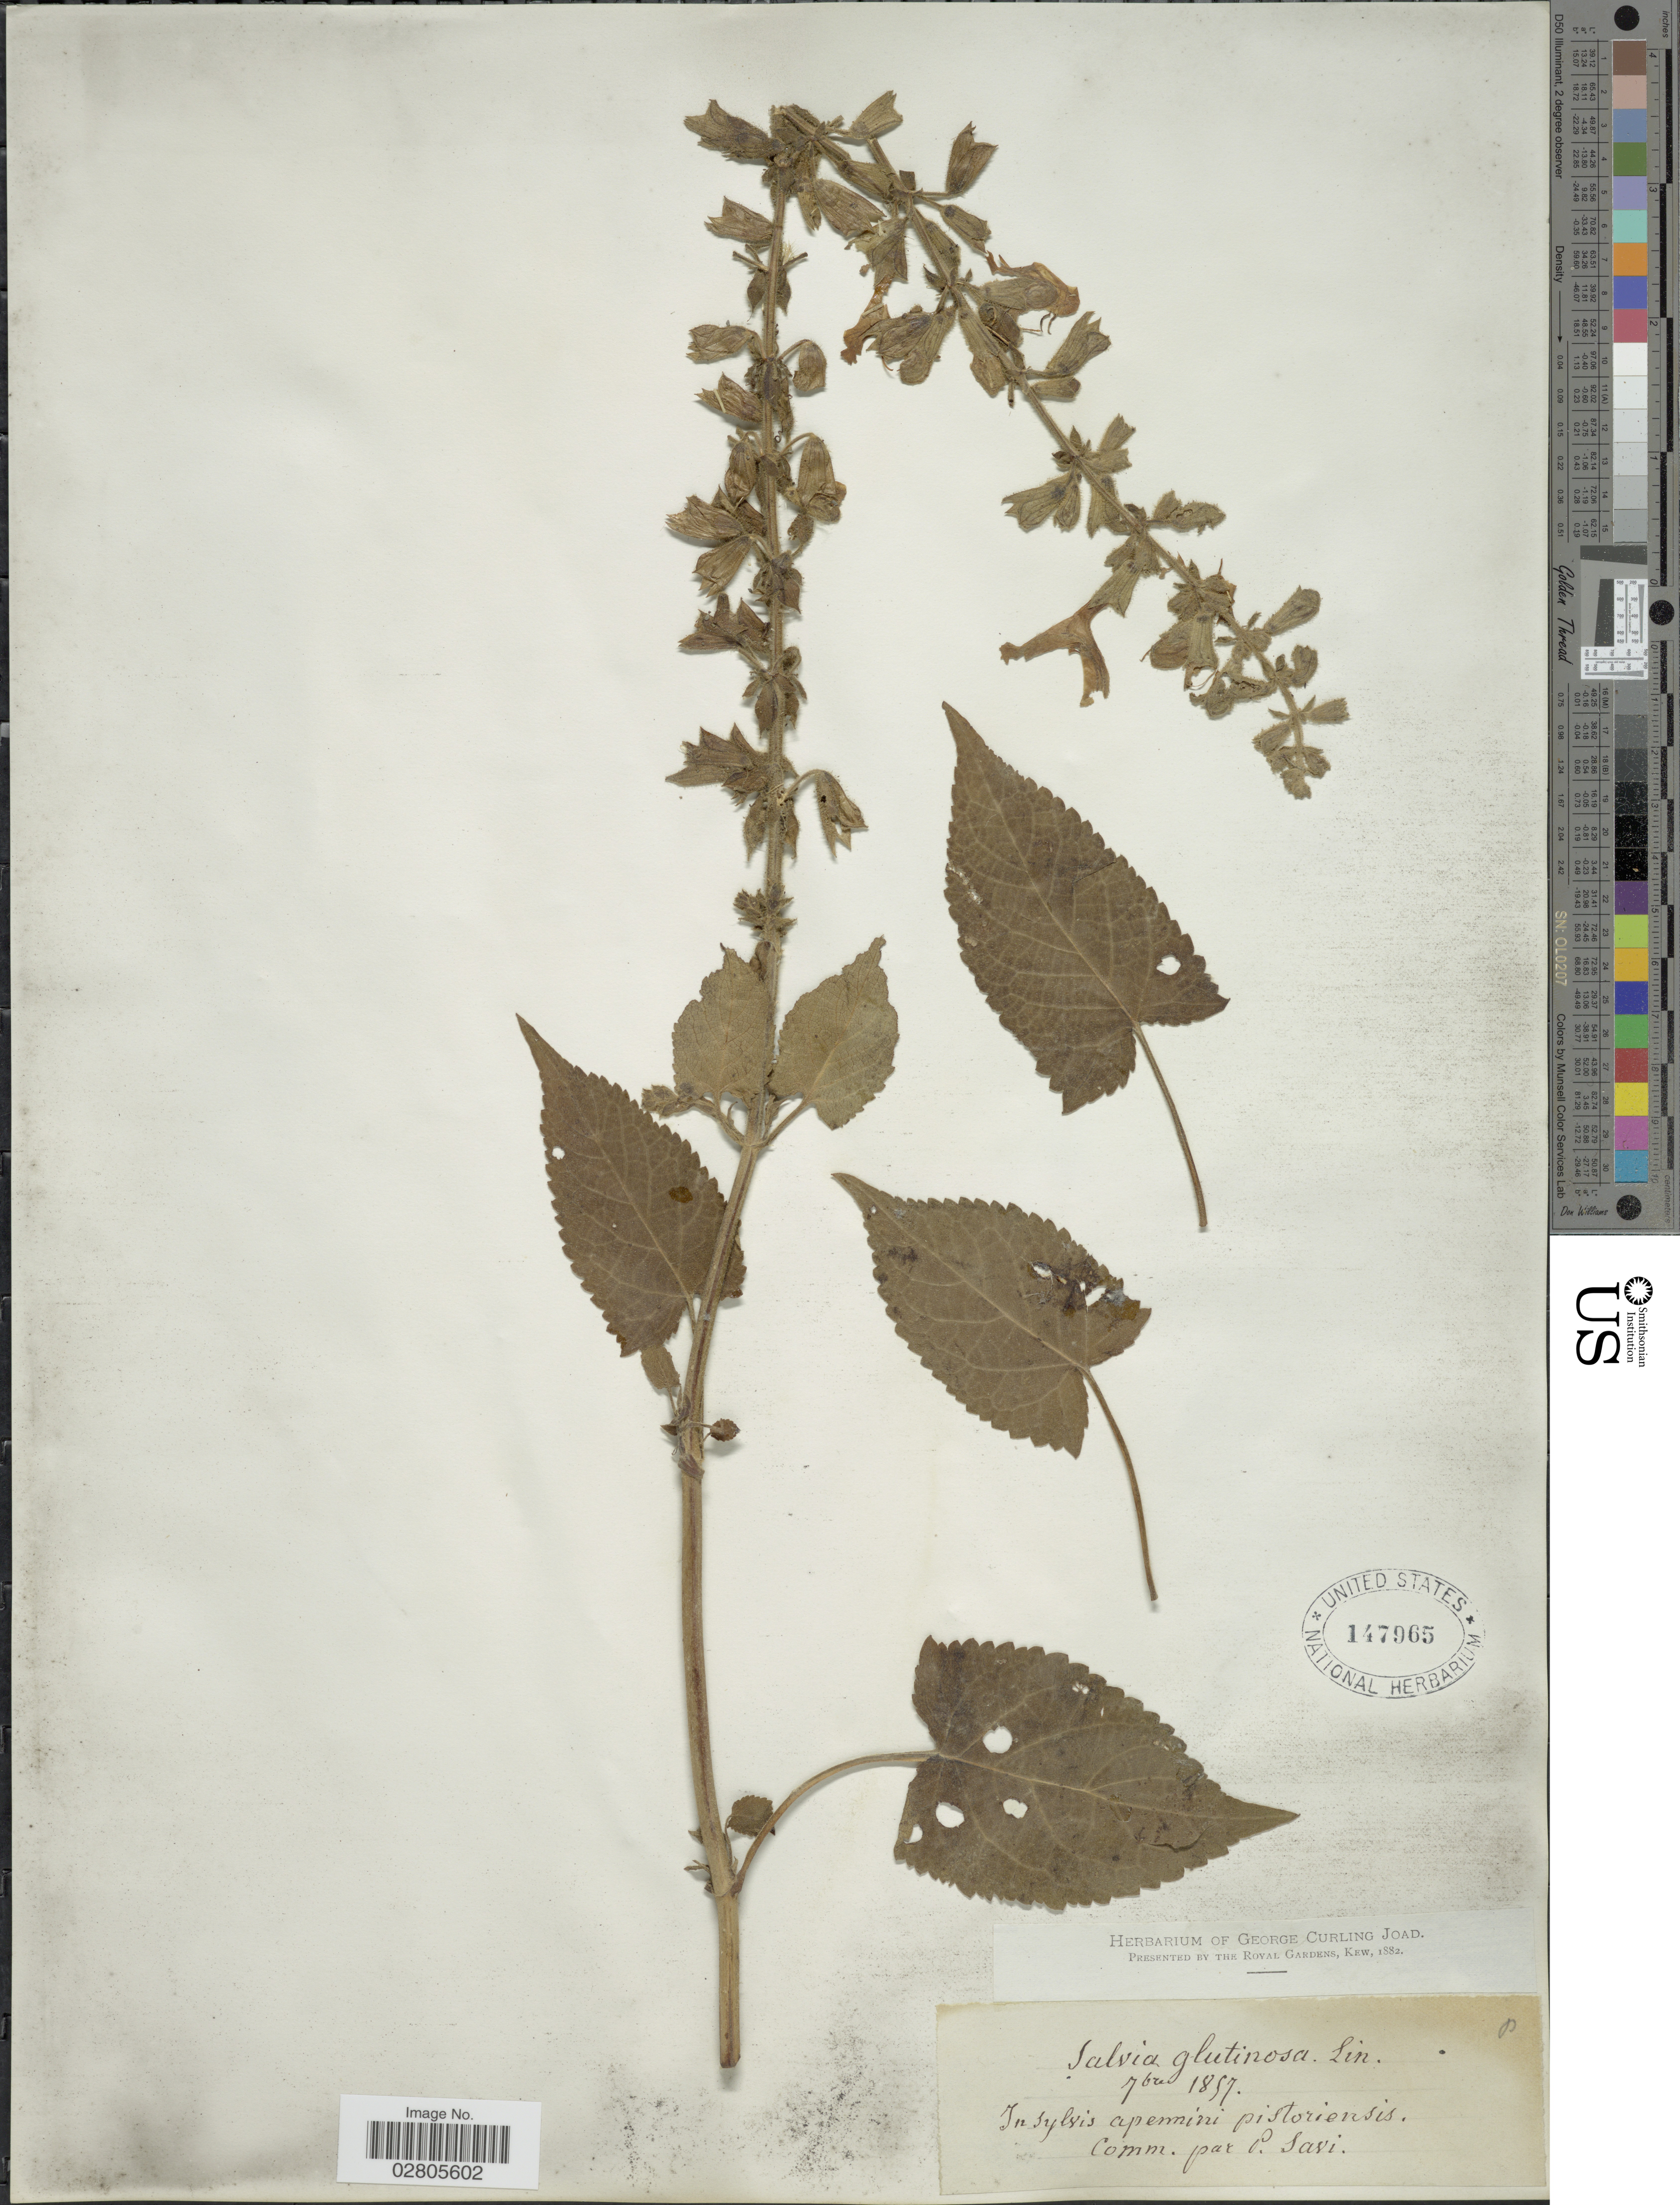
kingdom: Plantae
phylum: Tracheophyta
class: Magnoliopsida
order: Lamiales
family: Lamiaceae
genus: Salvia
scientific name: Salvia glutinosa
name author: L.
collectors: P. Savi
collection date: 1857-09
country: Italy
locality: In sylvis apennini pistoriensis.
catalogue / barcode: US 147965